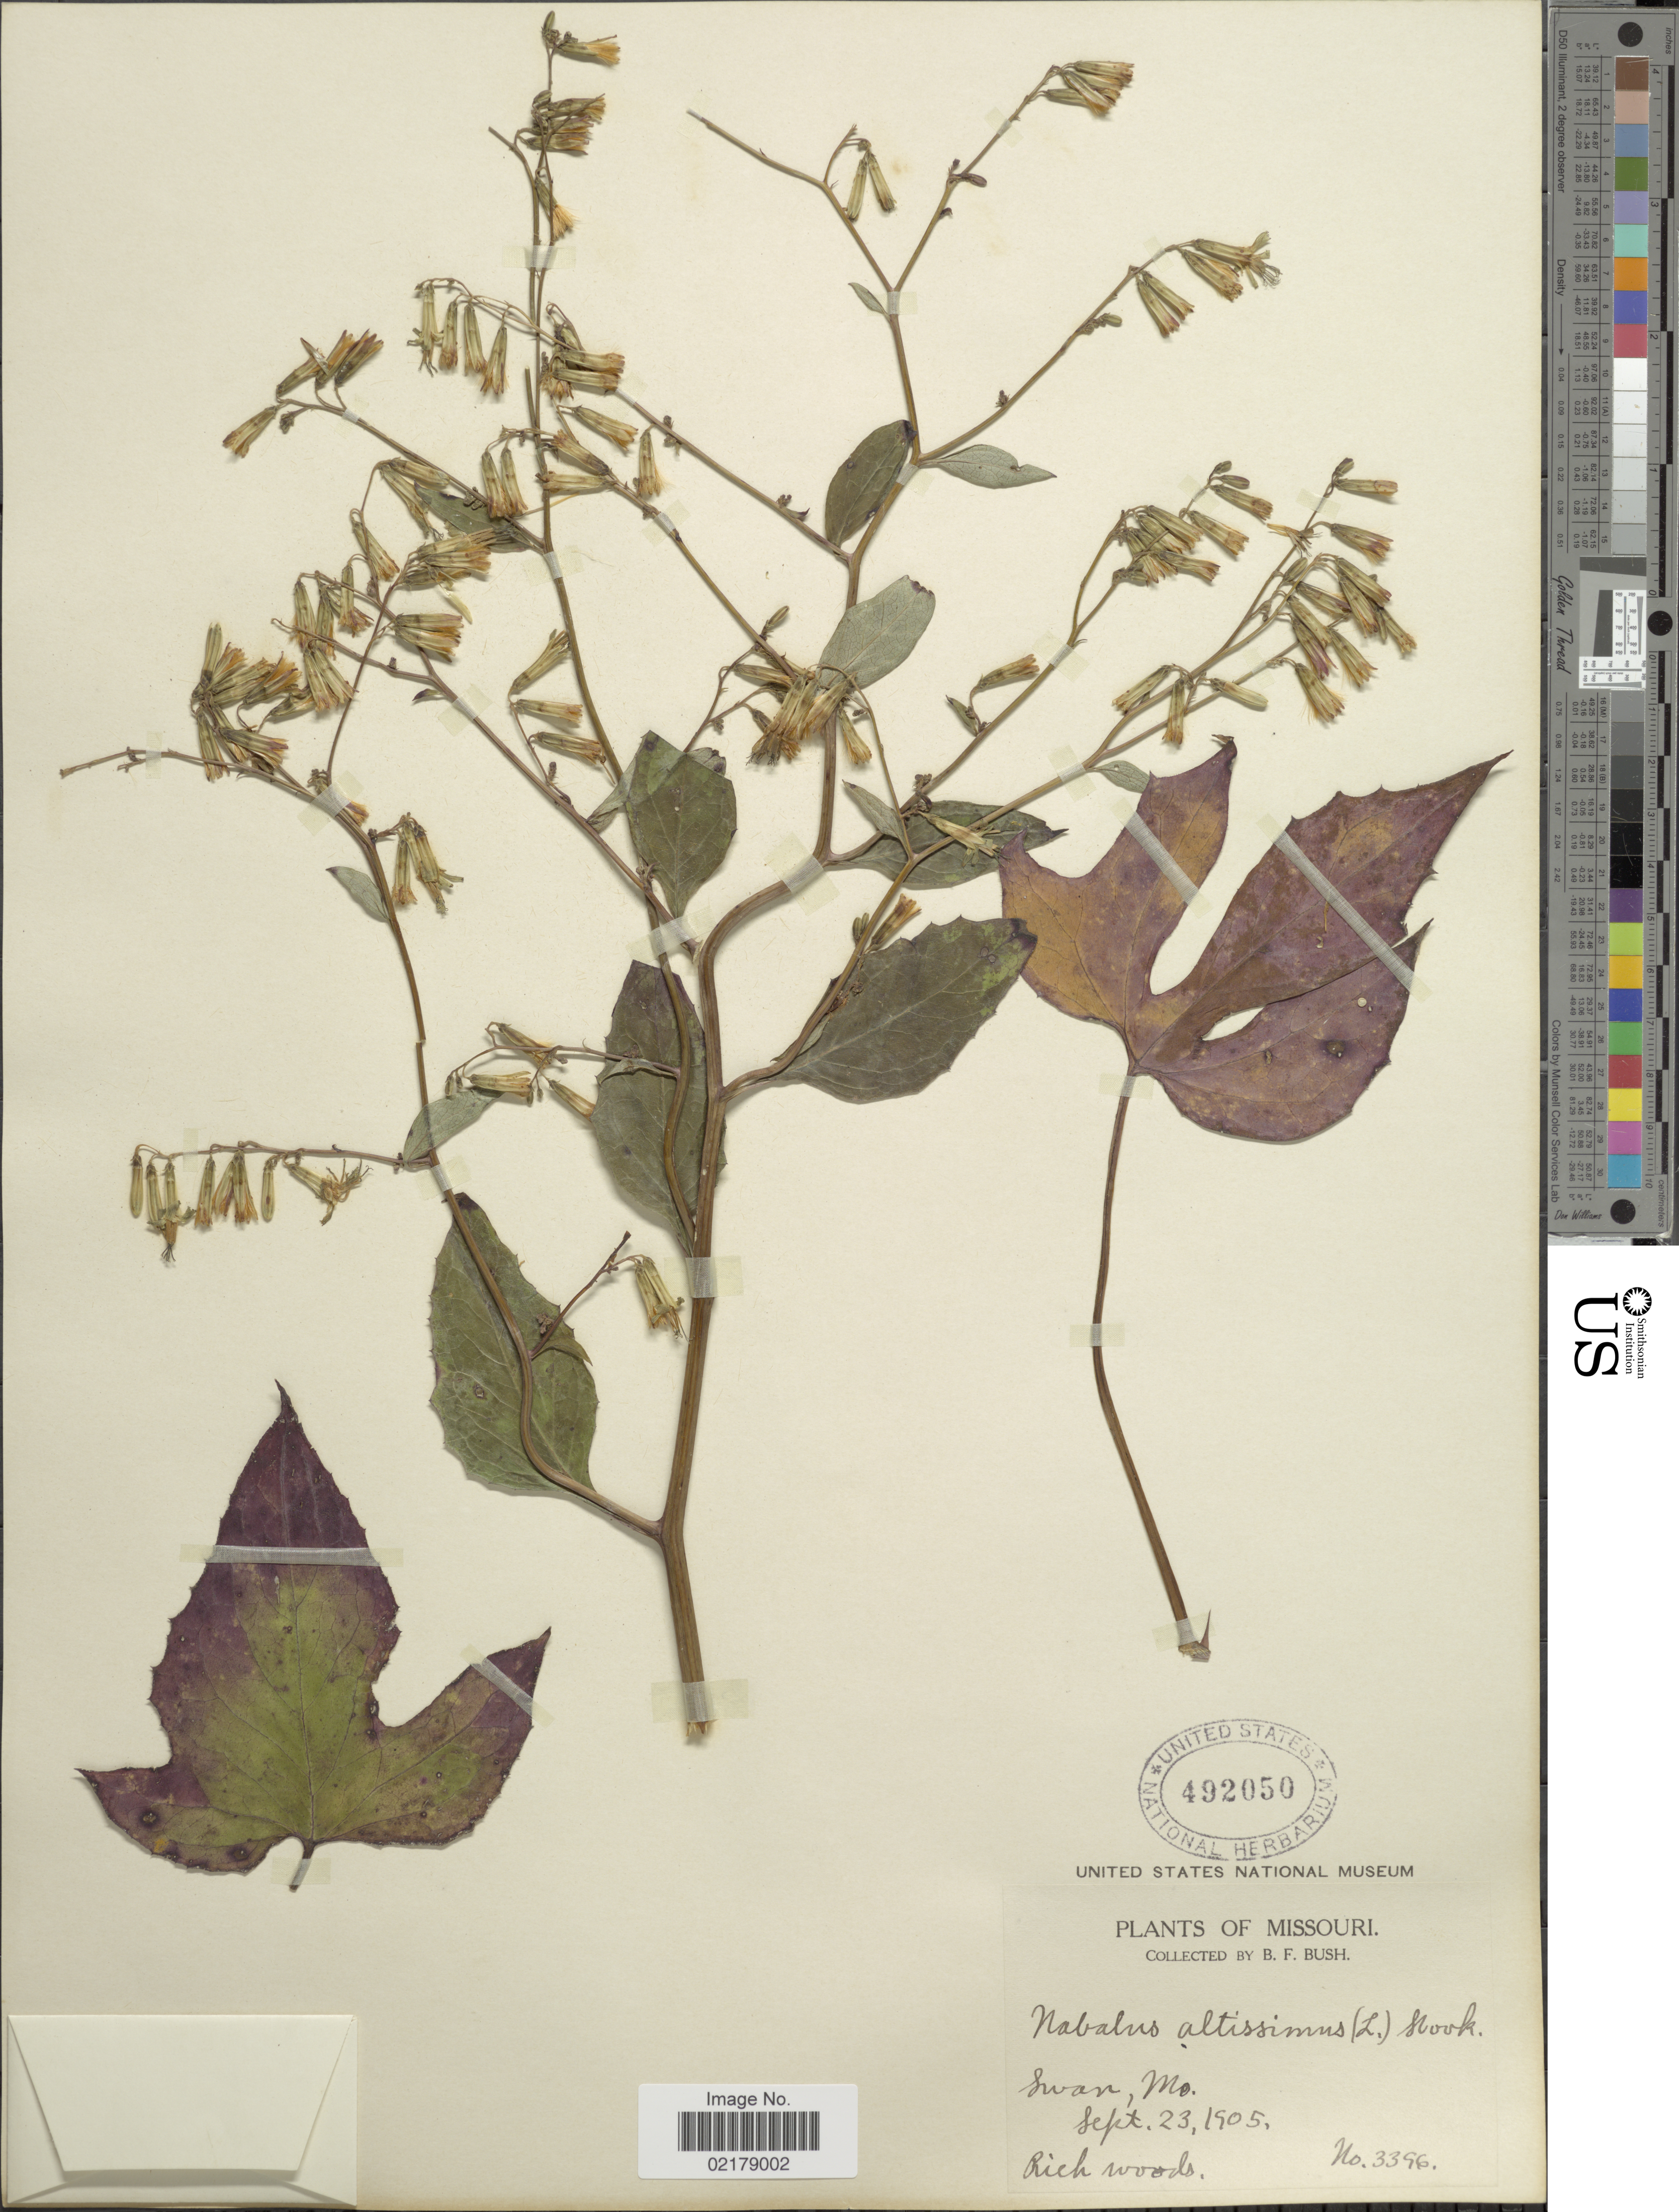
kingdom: Plantae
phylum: Tracheophyta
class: Magnoliopsida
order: Asterales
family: Asteraceae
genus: Nabalus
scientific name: Nabalus altissimus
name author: (L.) Hook.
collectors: B. F. Bush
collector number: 3396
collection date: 1905-09-23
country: United States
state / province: Missouri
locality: Swan, Mo, Rich woods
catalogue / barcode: US 492050